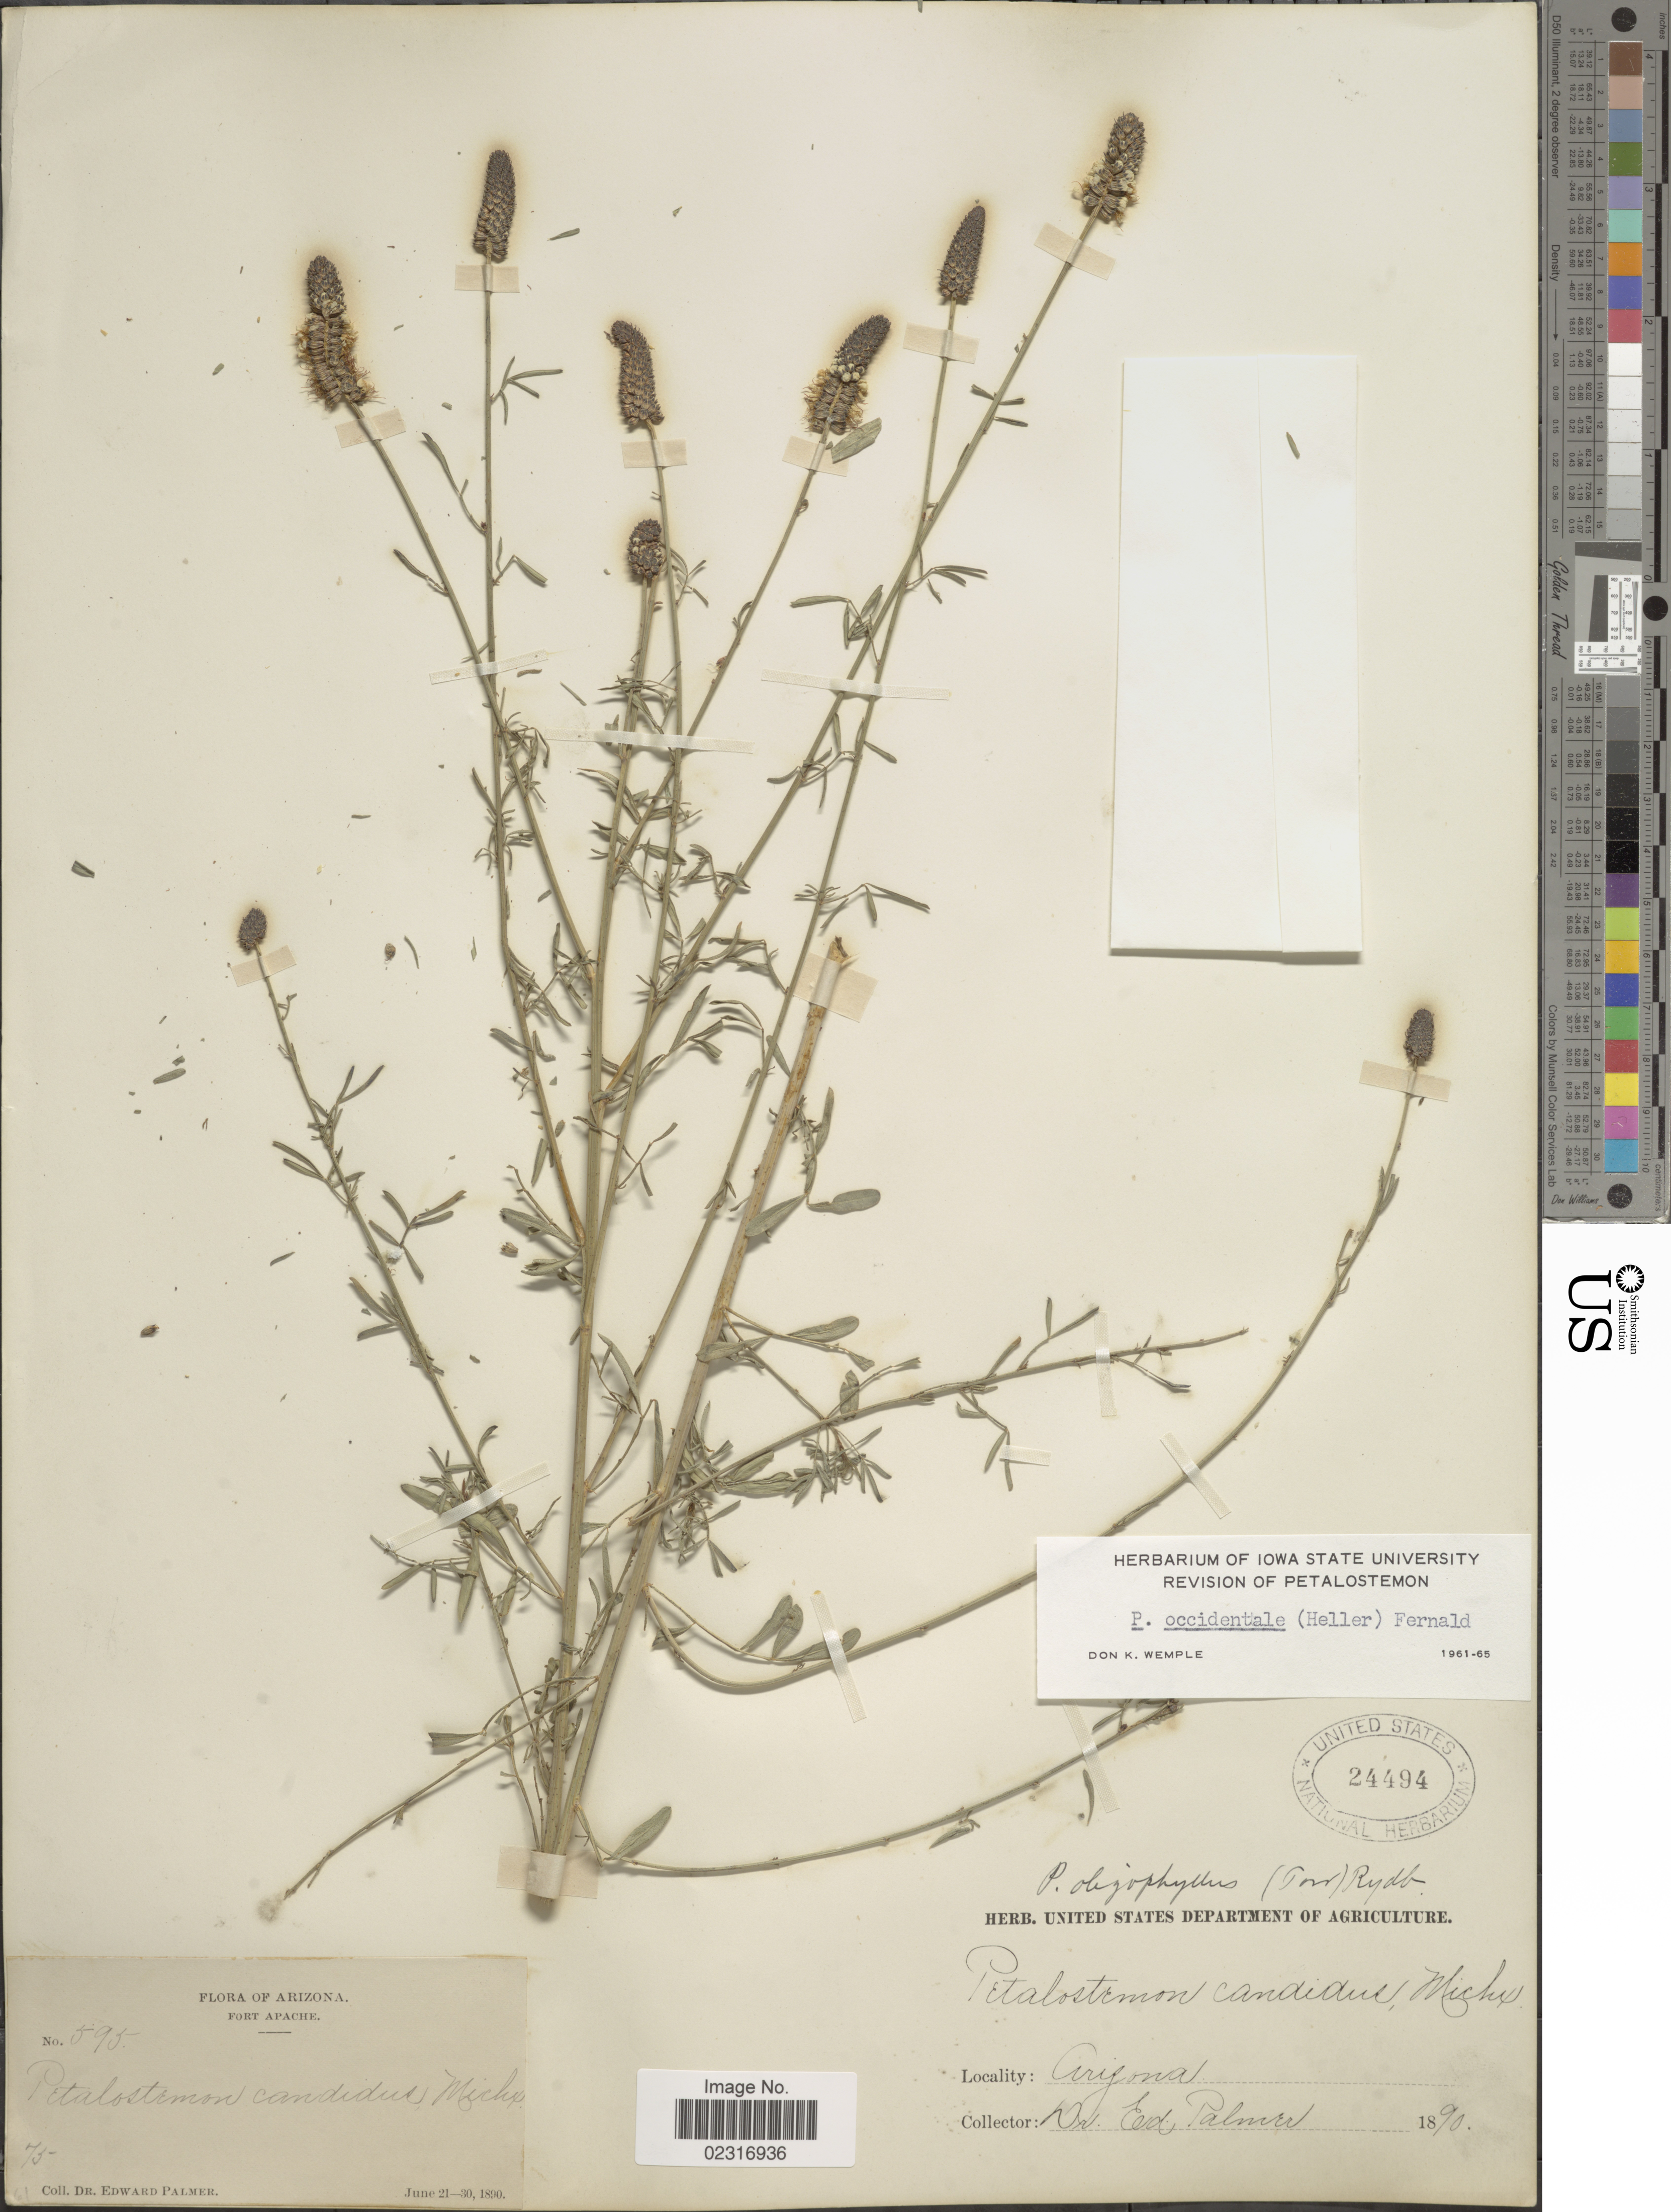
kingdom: Plantae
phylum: Tracheophyta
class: Magnoliopsida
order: Fabales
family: Fabaceae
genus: Dalea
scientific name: Dalea candida var. oligophylla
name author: (Torr) Shinners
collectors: E. Palmer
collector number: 595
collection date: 1890-06-21/1890-06-30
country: United States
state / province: Arizona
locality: Fort Apache.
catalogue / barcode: US 24494